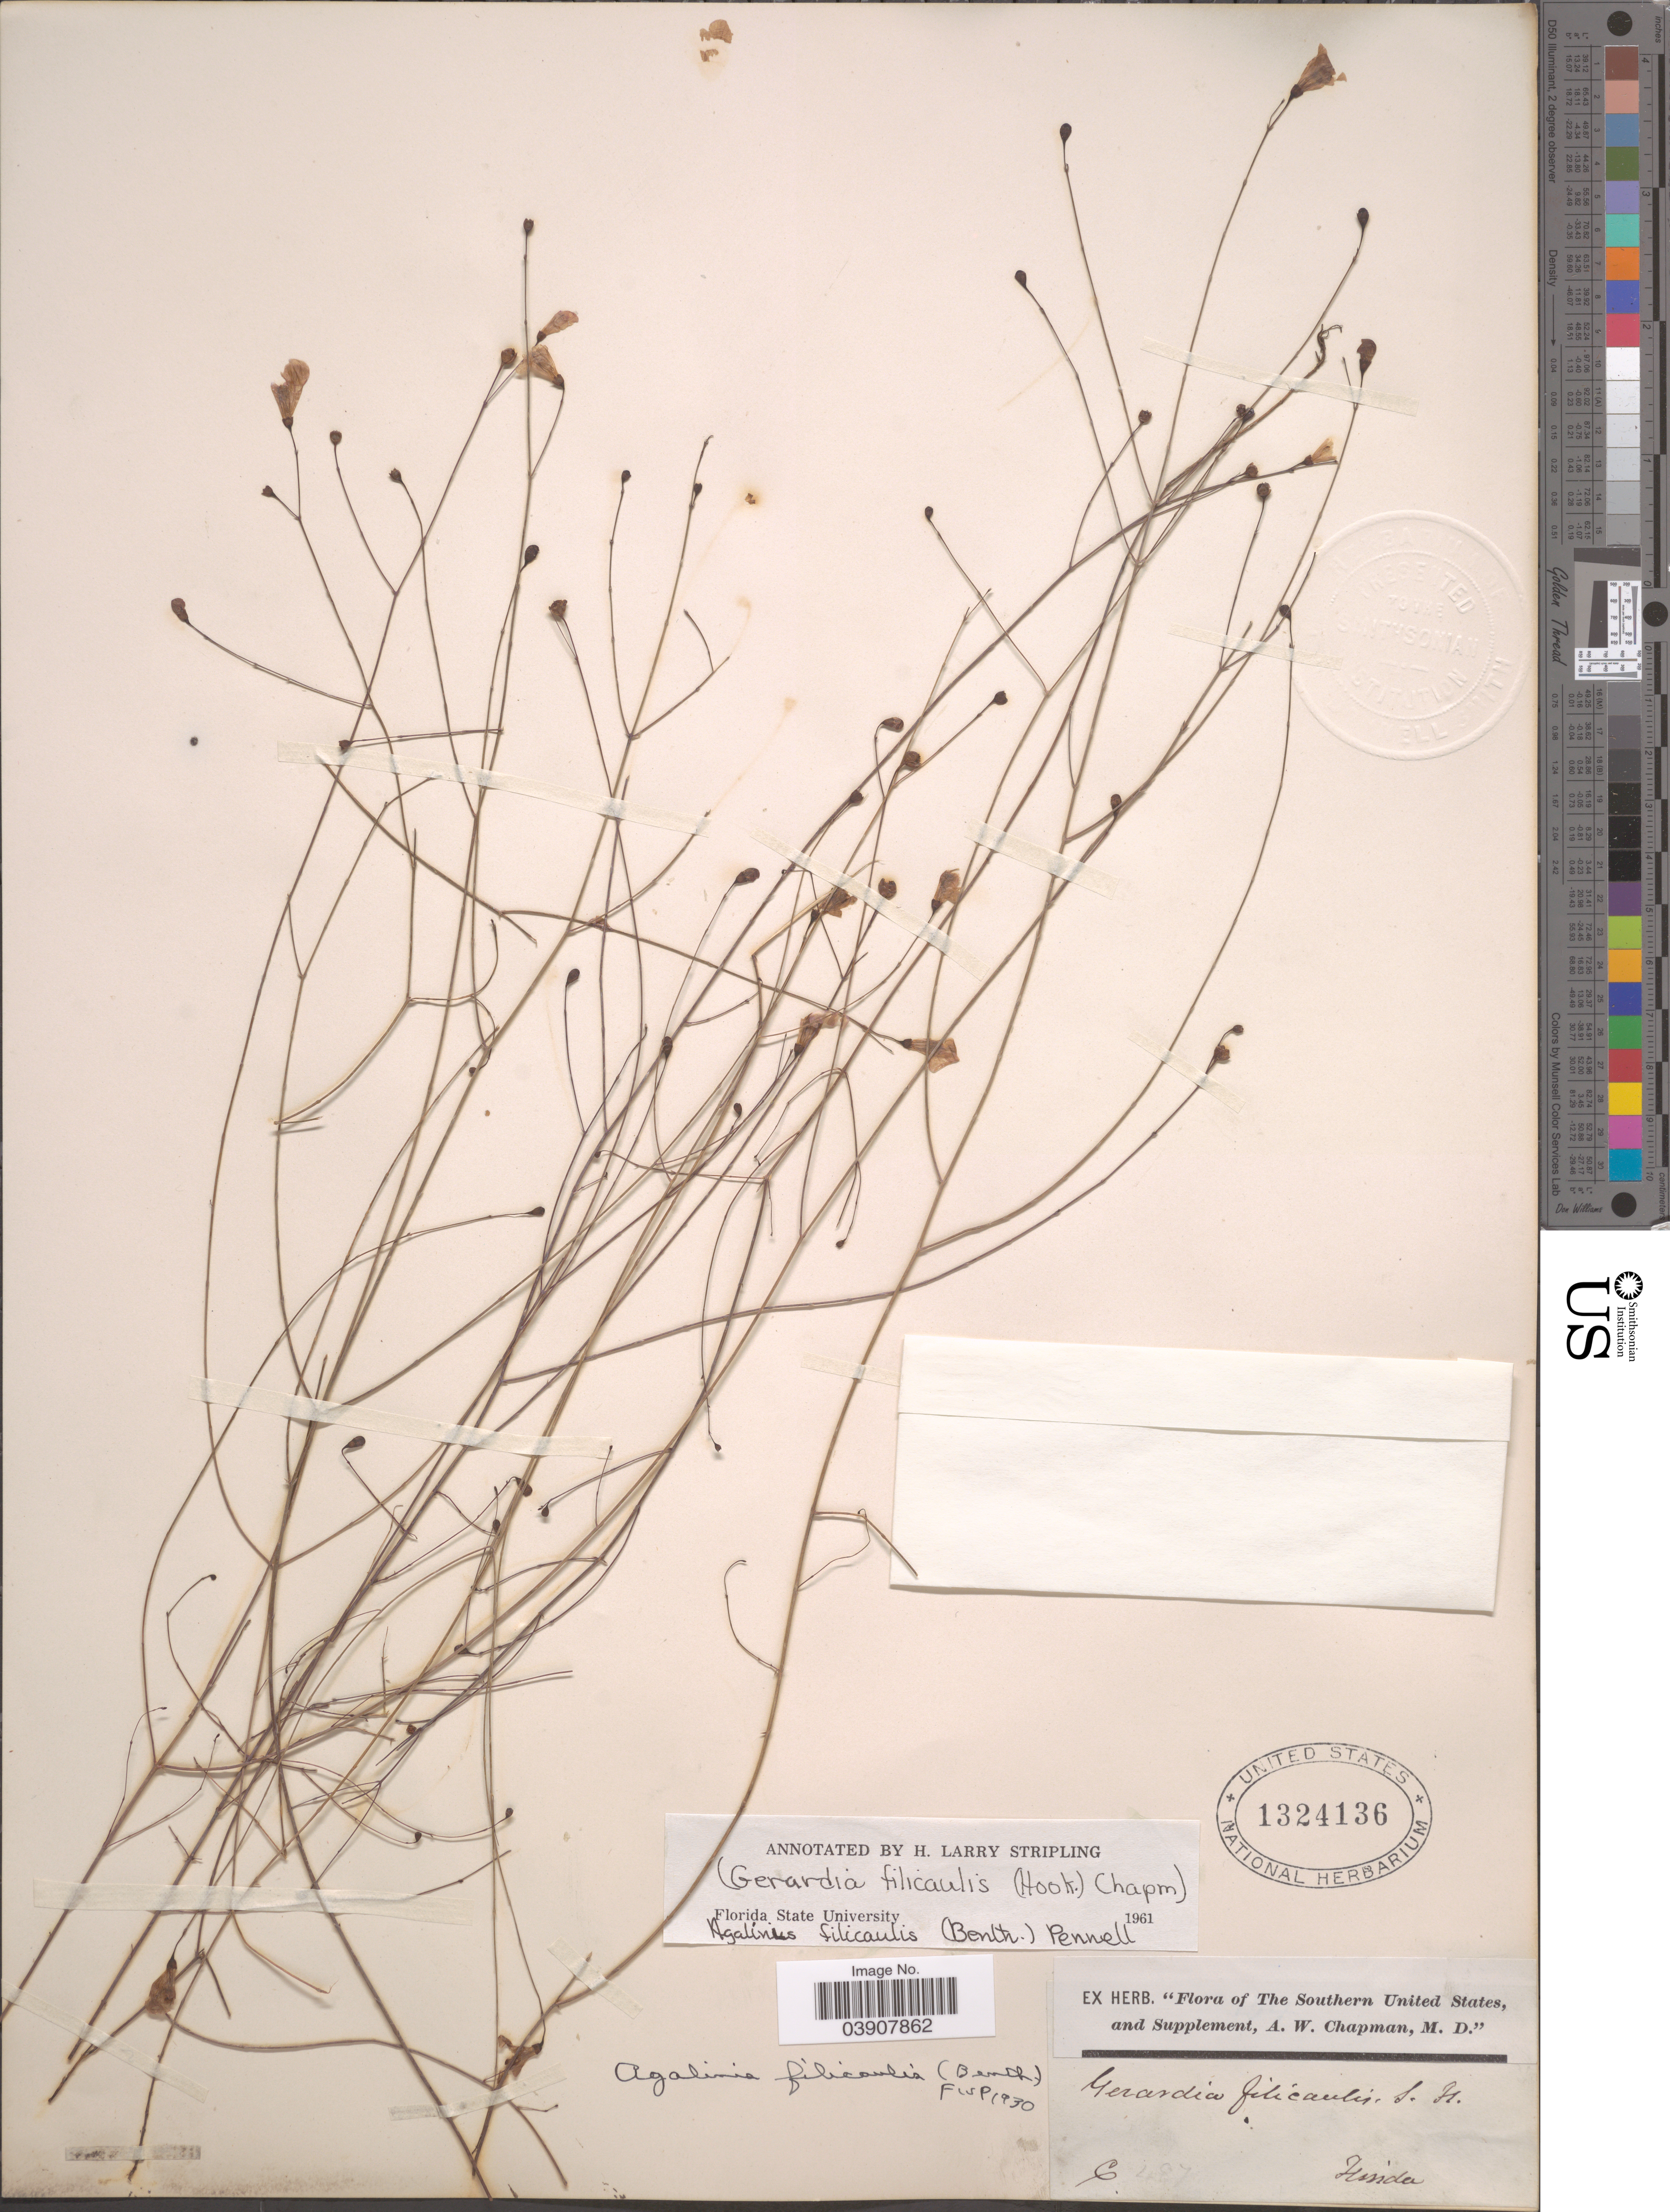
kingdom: Plantae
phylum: Tracheophyta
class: Magnoliopsida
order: Lamiales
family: Orobanchaceae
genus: Agalinis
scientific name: Agalinis filicaulis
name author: (Benth.) Pennell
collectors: A. W. Chapman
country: United States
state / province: Florida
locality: The Southern United States.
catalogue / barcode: US 1324136